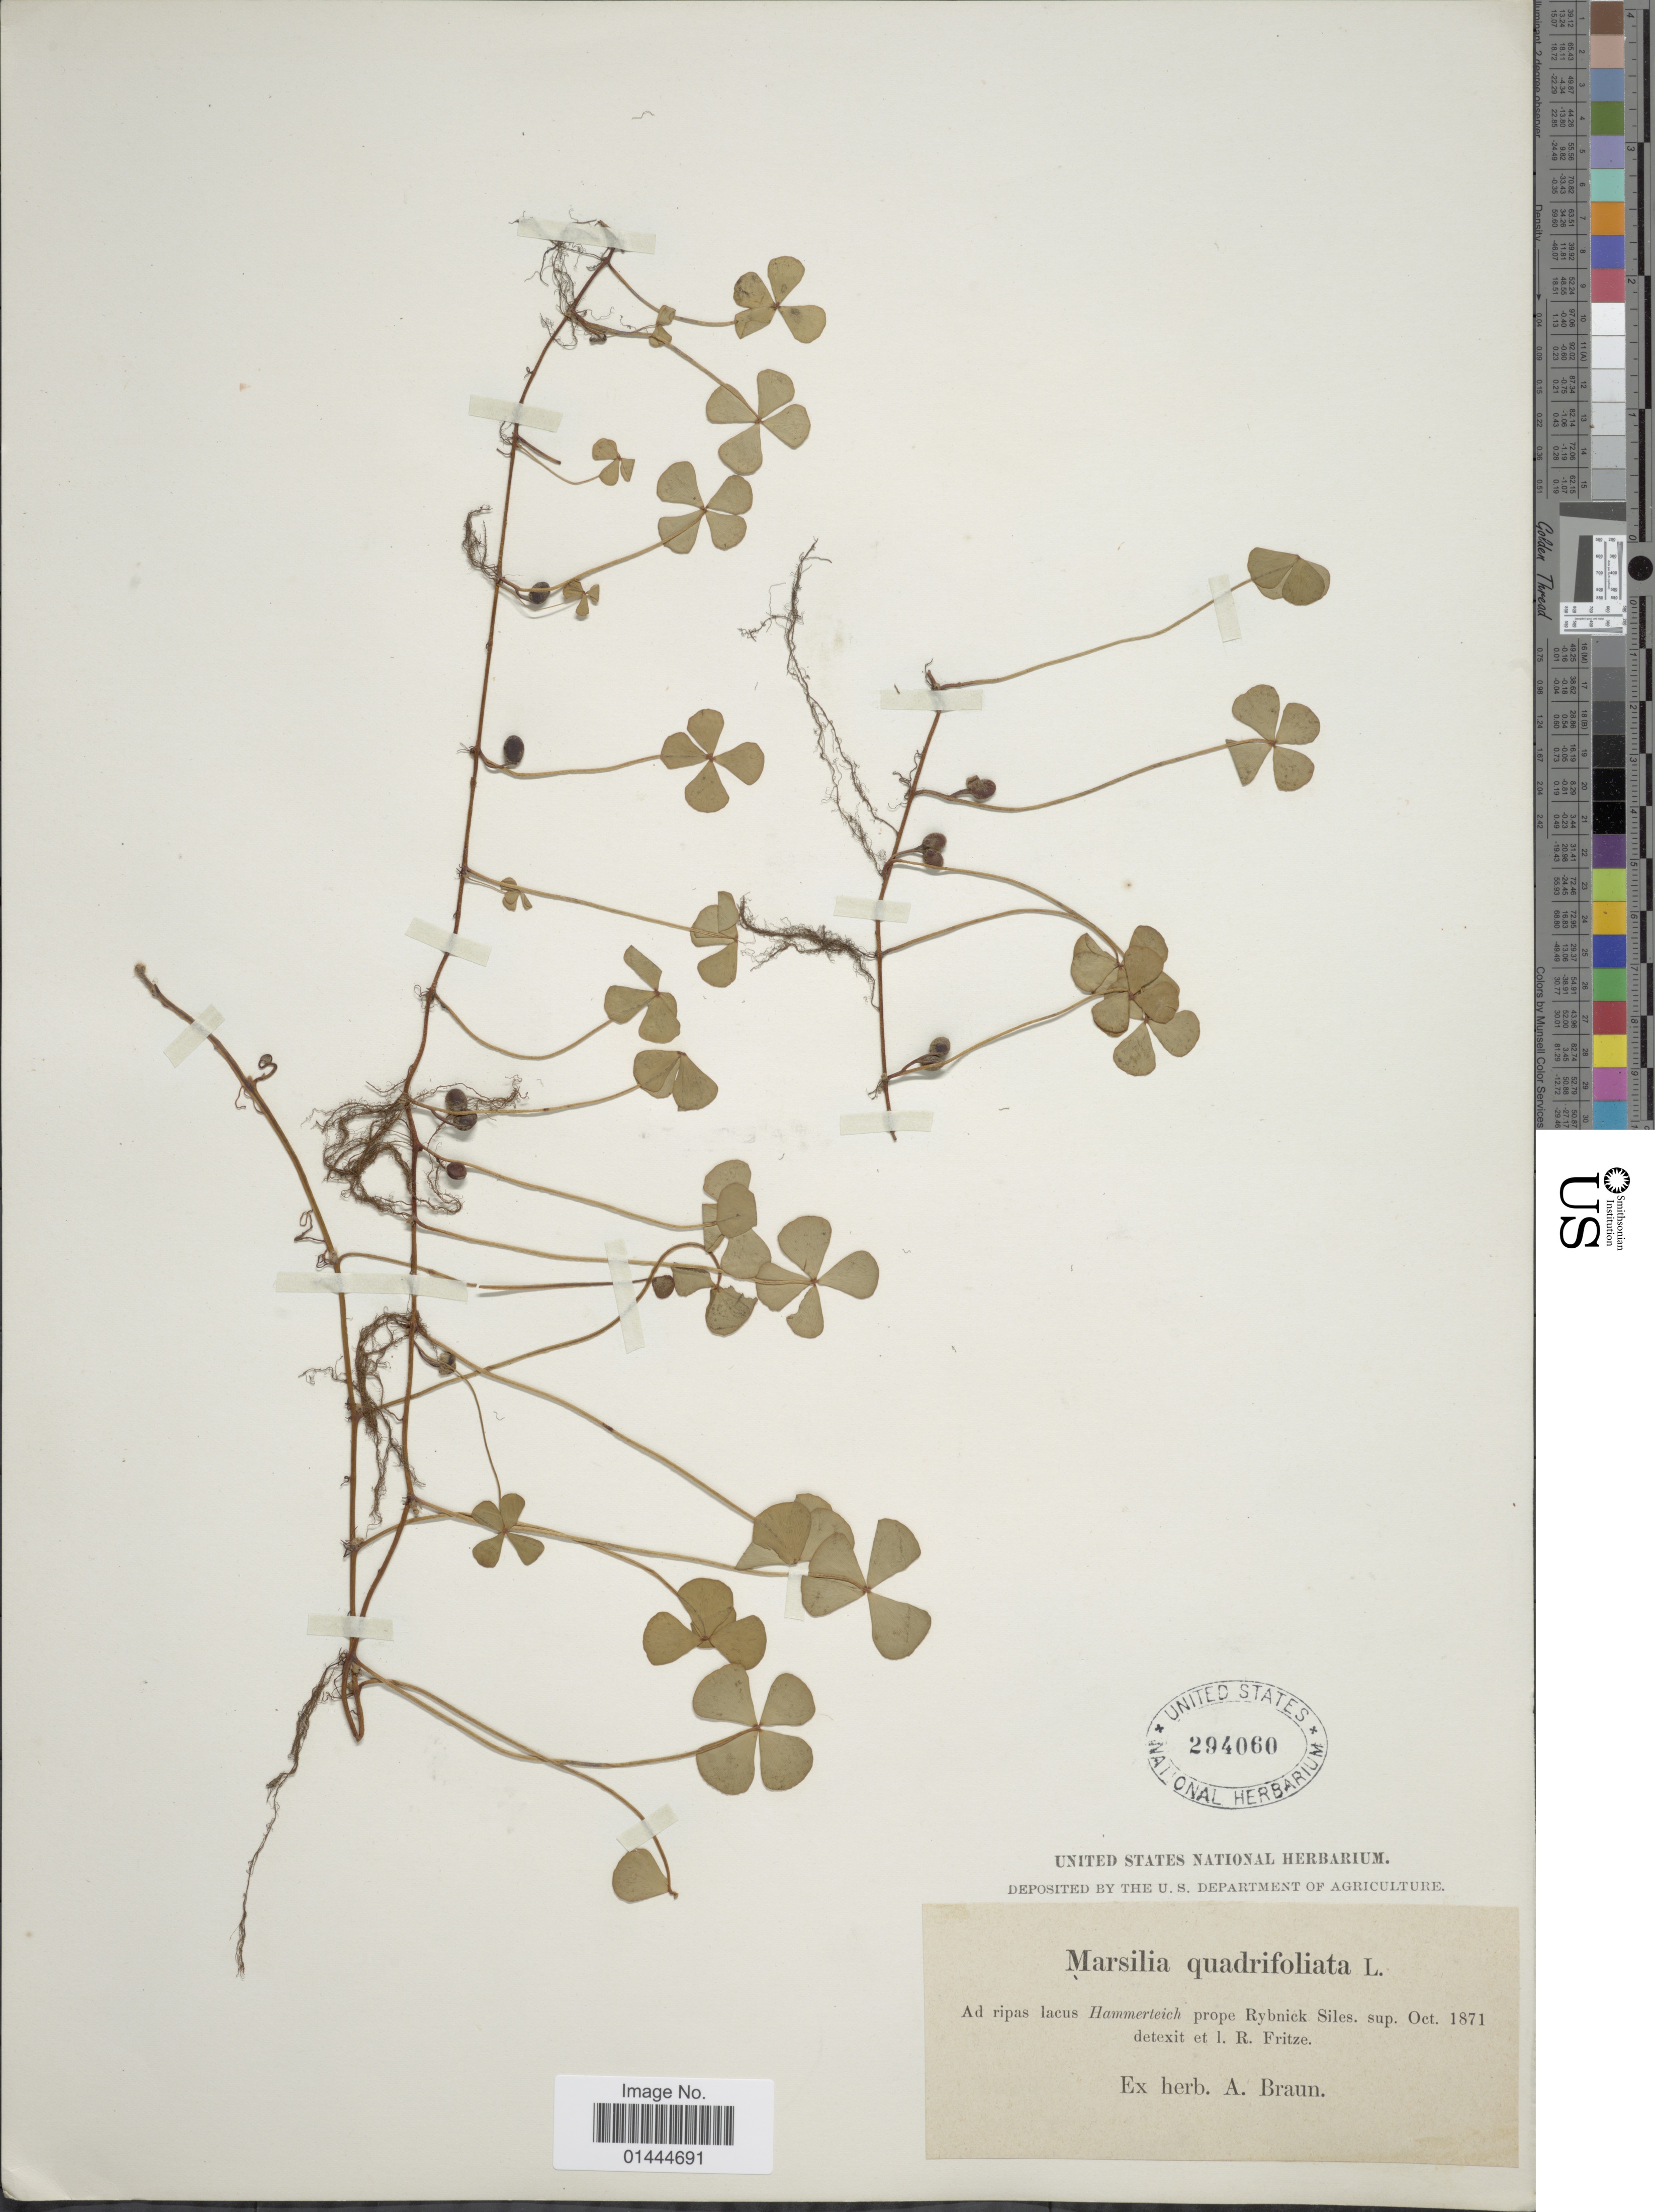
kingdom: Plantae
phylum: Tracheophyta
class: Polypodiopsida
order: Salviniales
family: Marsileaceae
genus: Marsilea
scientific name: Marsilea quadrifolia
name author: L.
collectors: ex herb. A. Braun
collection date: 1871-10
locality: Hammerteich prope Rybnick Siles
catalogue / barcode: US 294060